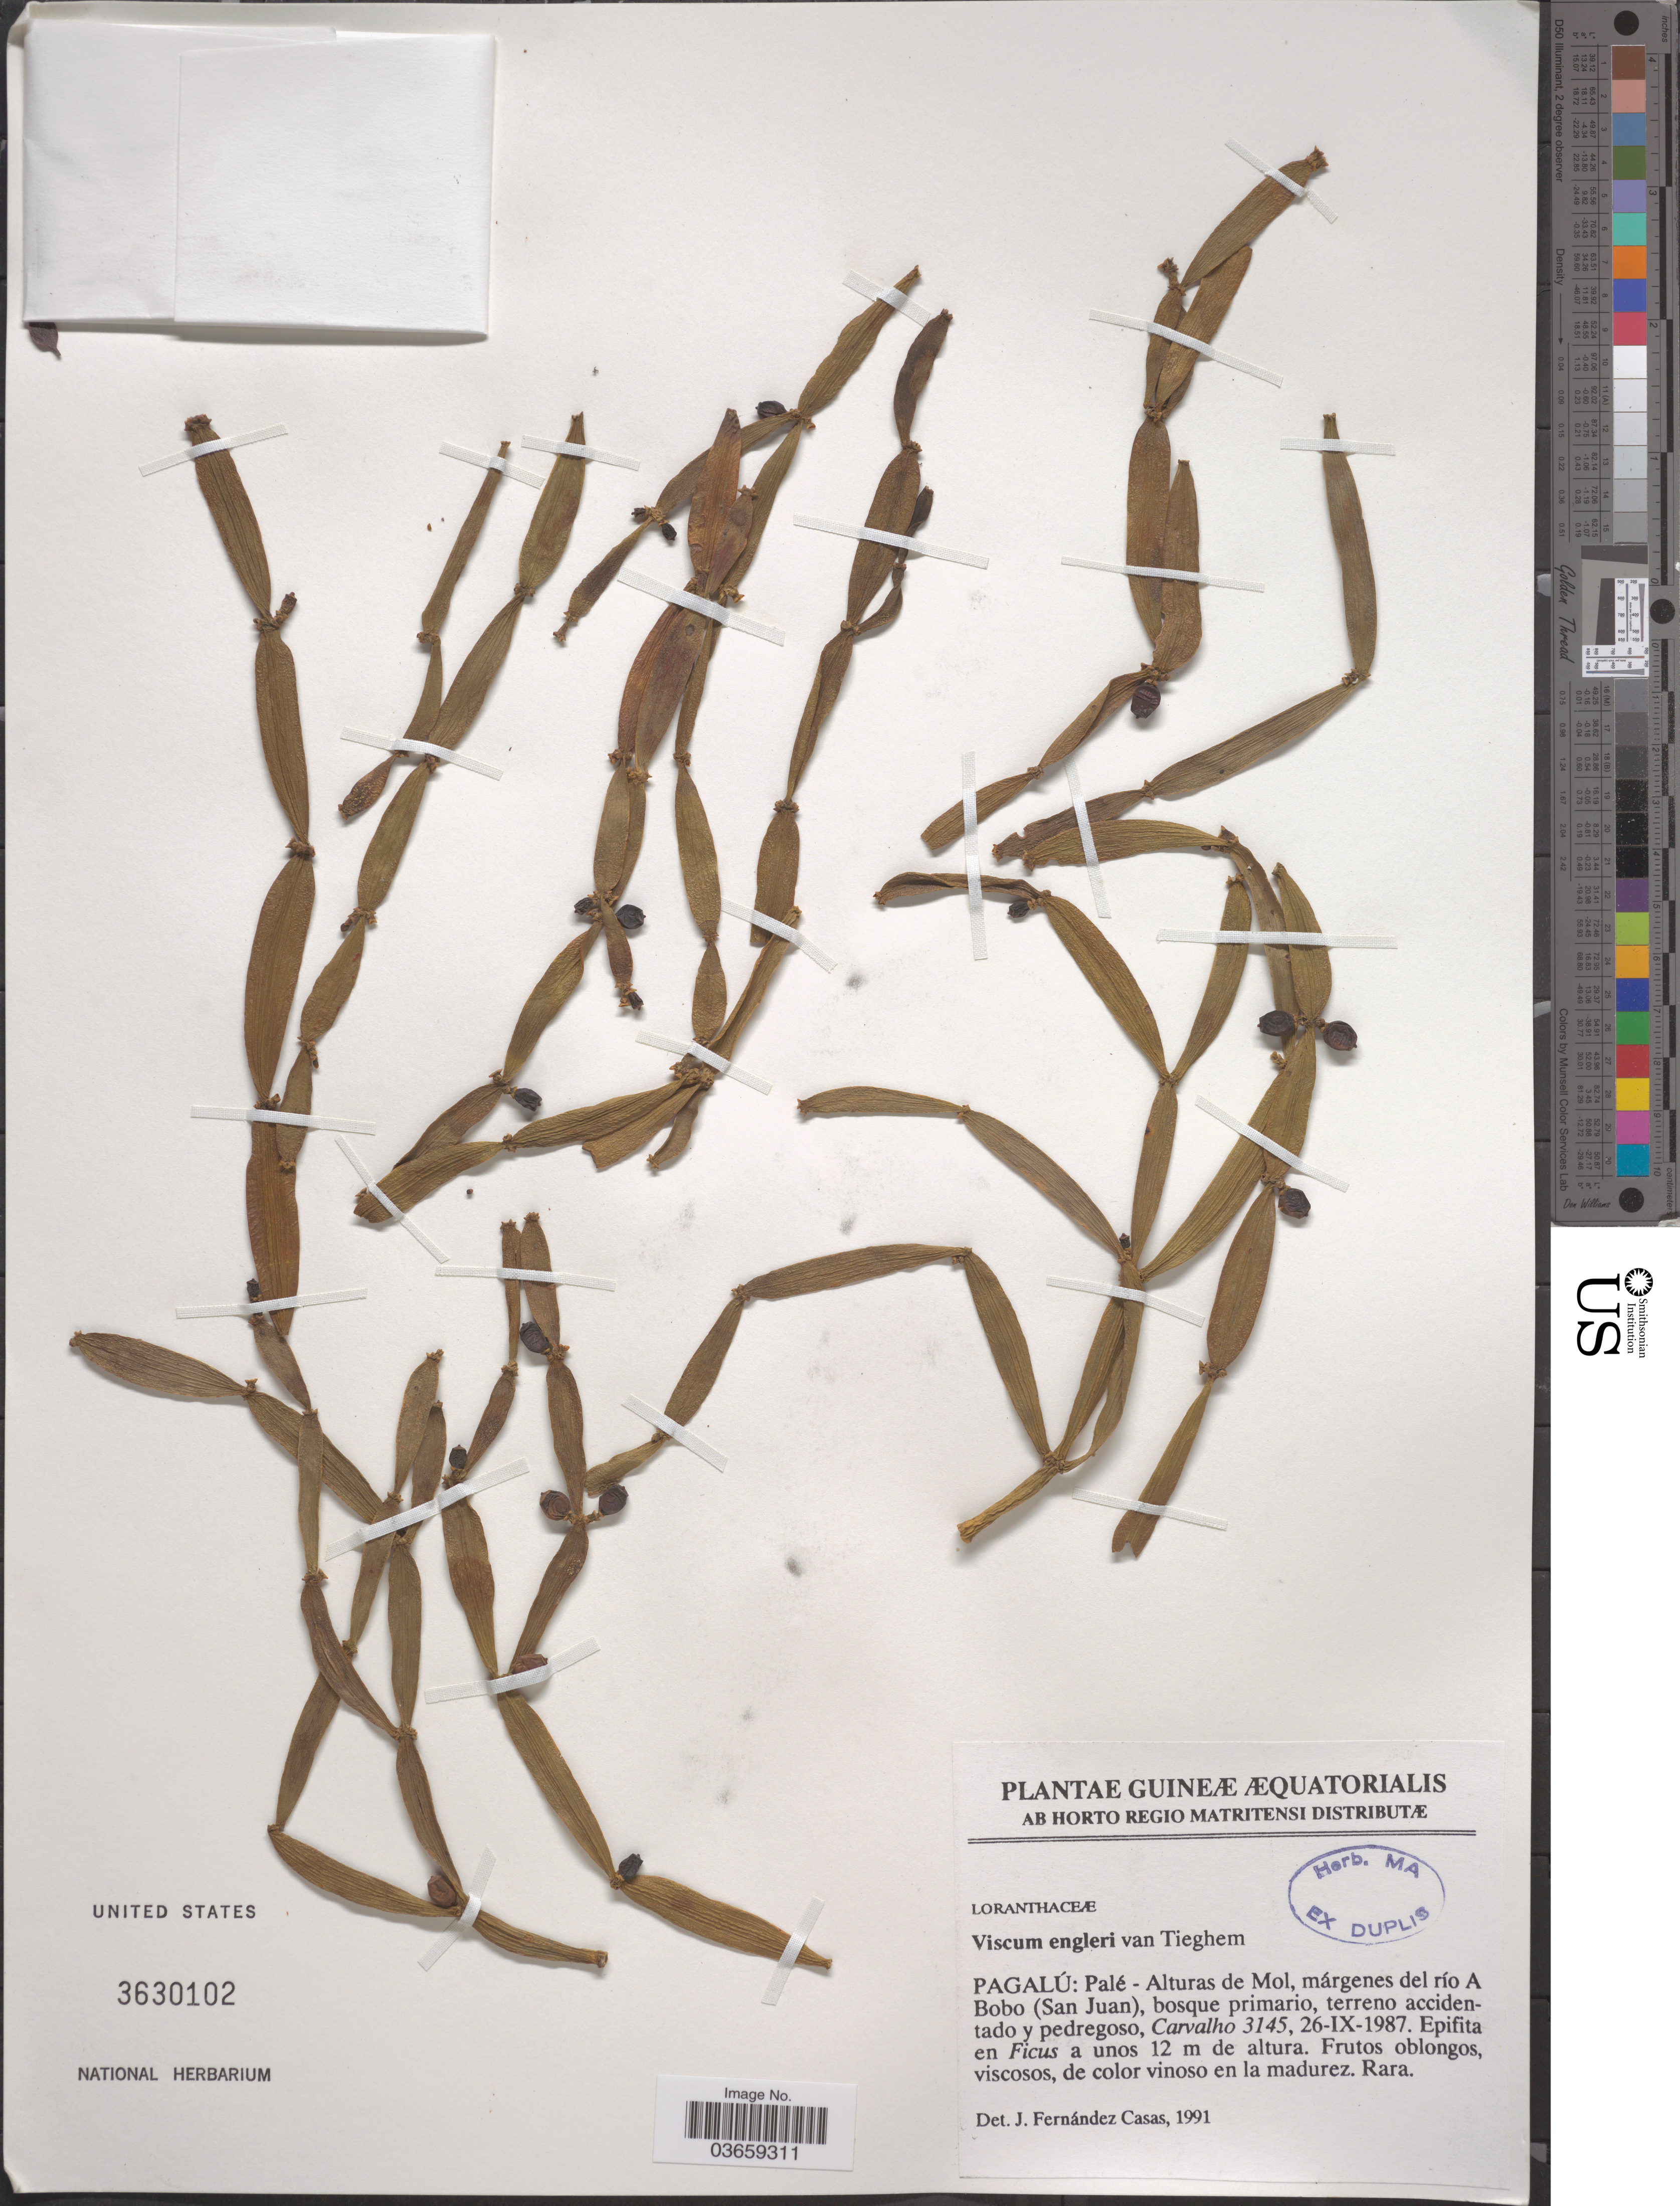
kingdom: Plantae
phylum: Tracheophyta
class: Magnoliopsida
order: Santalales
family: Viscaceae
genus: Viscum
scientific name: Viscum engleri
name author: Tiegh.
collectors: Carvalho, --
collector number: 3145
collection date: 1987-09-26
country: Equatorial Guinea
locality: Guineæ Æquatorialis. Pagalú: Palé - Alturas de Mol, márgenes del río A Bobo (San Juan).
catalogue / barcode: US 3630102